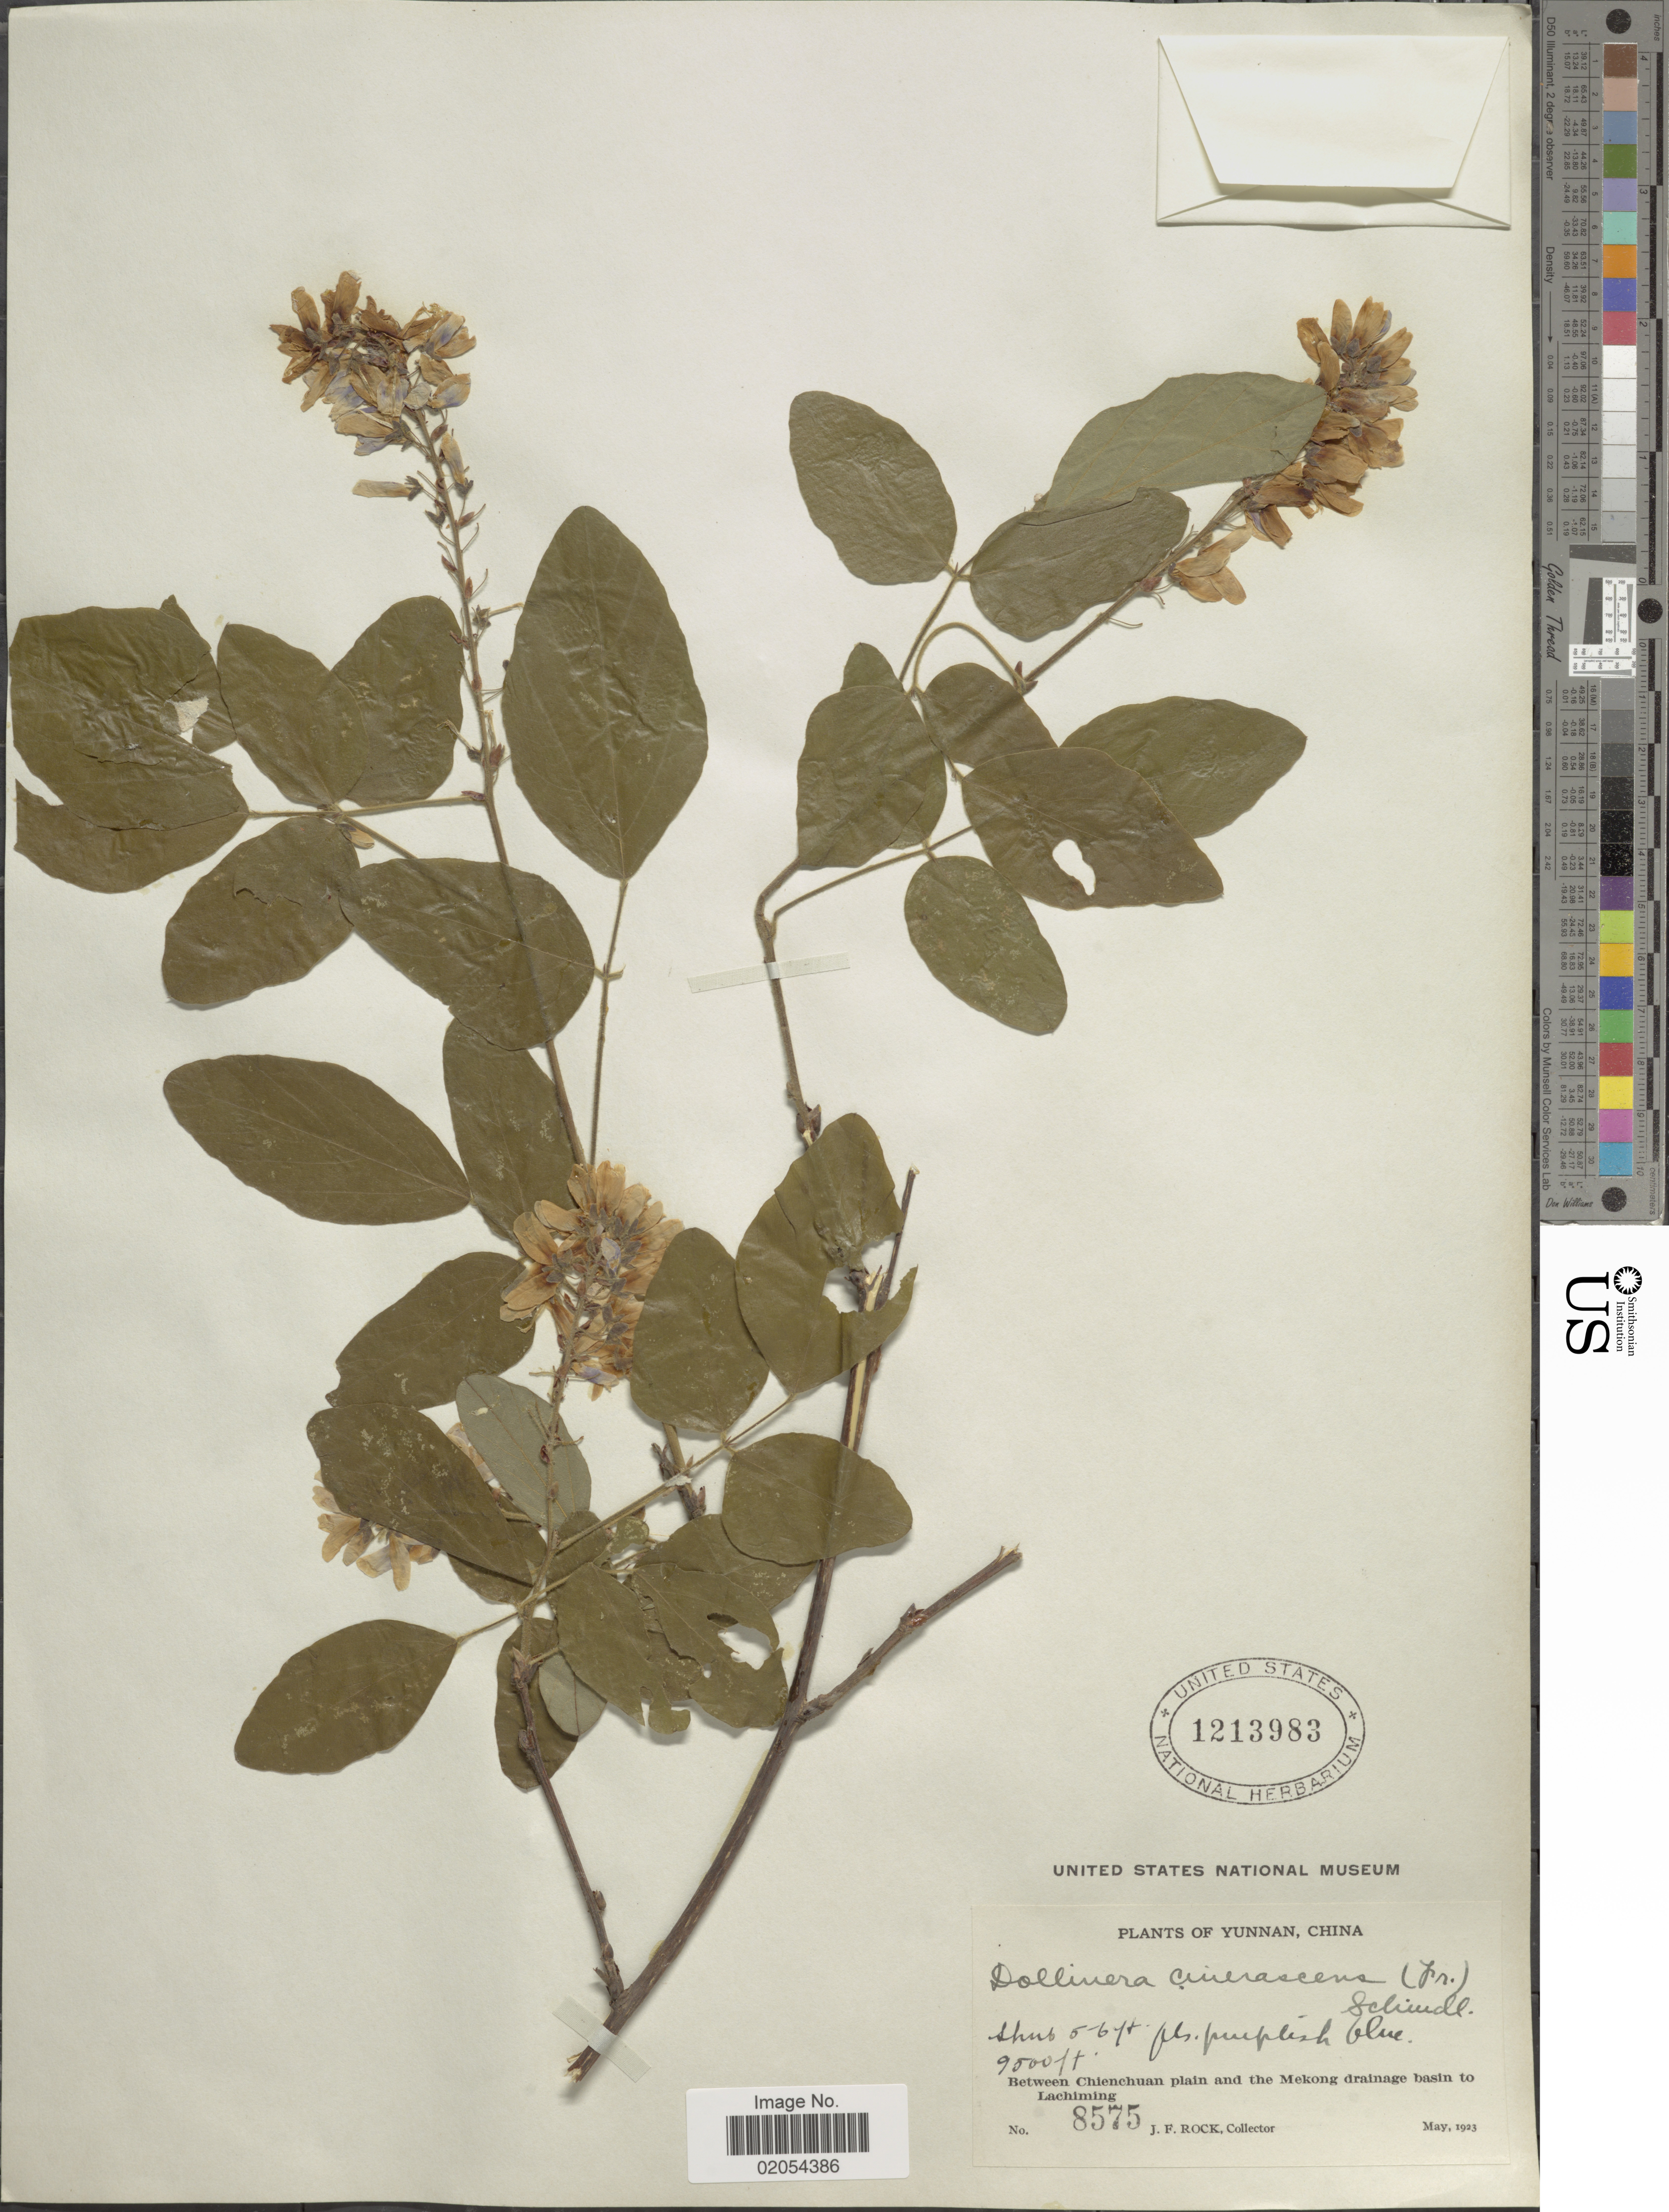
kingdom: Plantae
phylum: Tracheophyta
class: Magnoliopsida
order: Fabales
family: Fabaceae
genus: Desmodium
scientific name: Desmodium cinerascens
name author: A. Gray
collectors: J. Rock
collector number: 8575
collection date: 1923-05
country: China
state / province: Yunnan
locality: Between Chienchuan plain and the Mekong drainage basin of Lachiming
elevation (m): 2896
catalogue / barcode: US 1213983